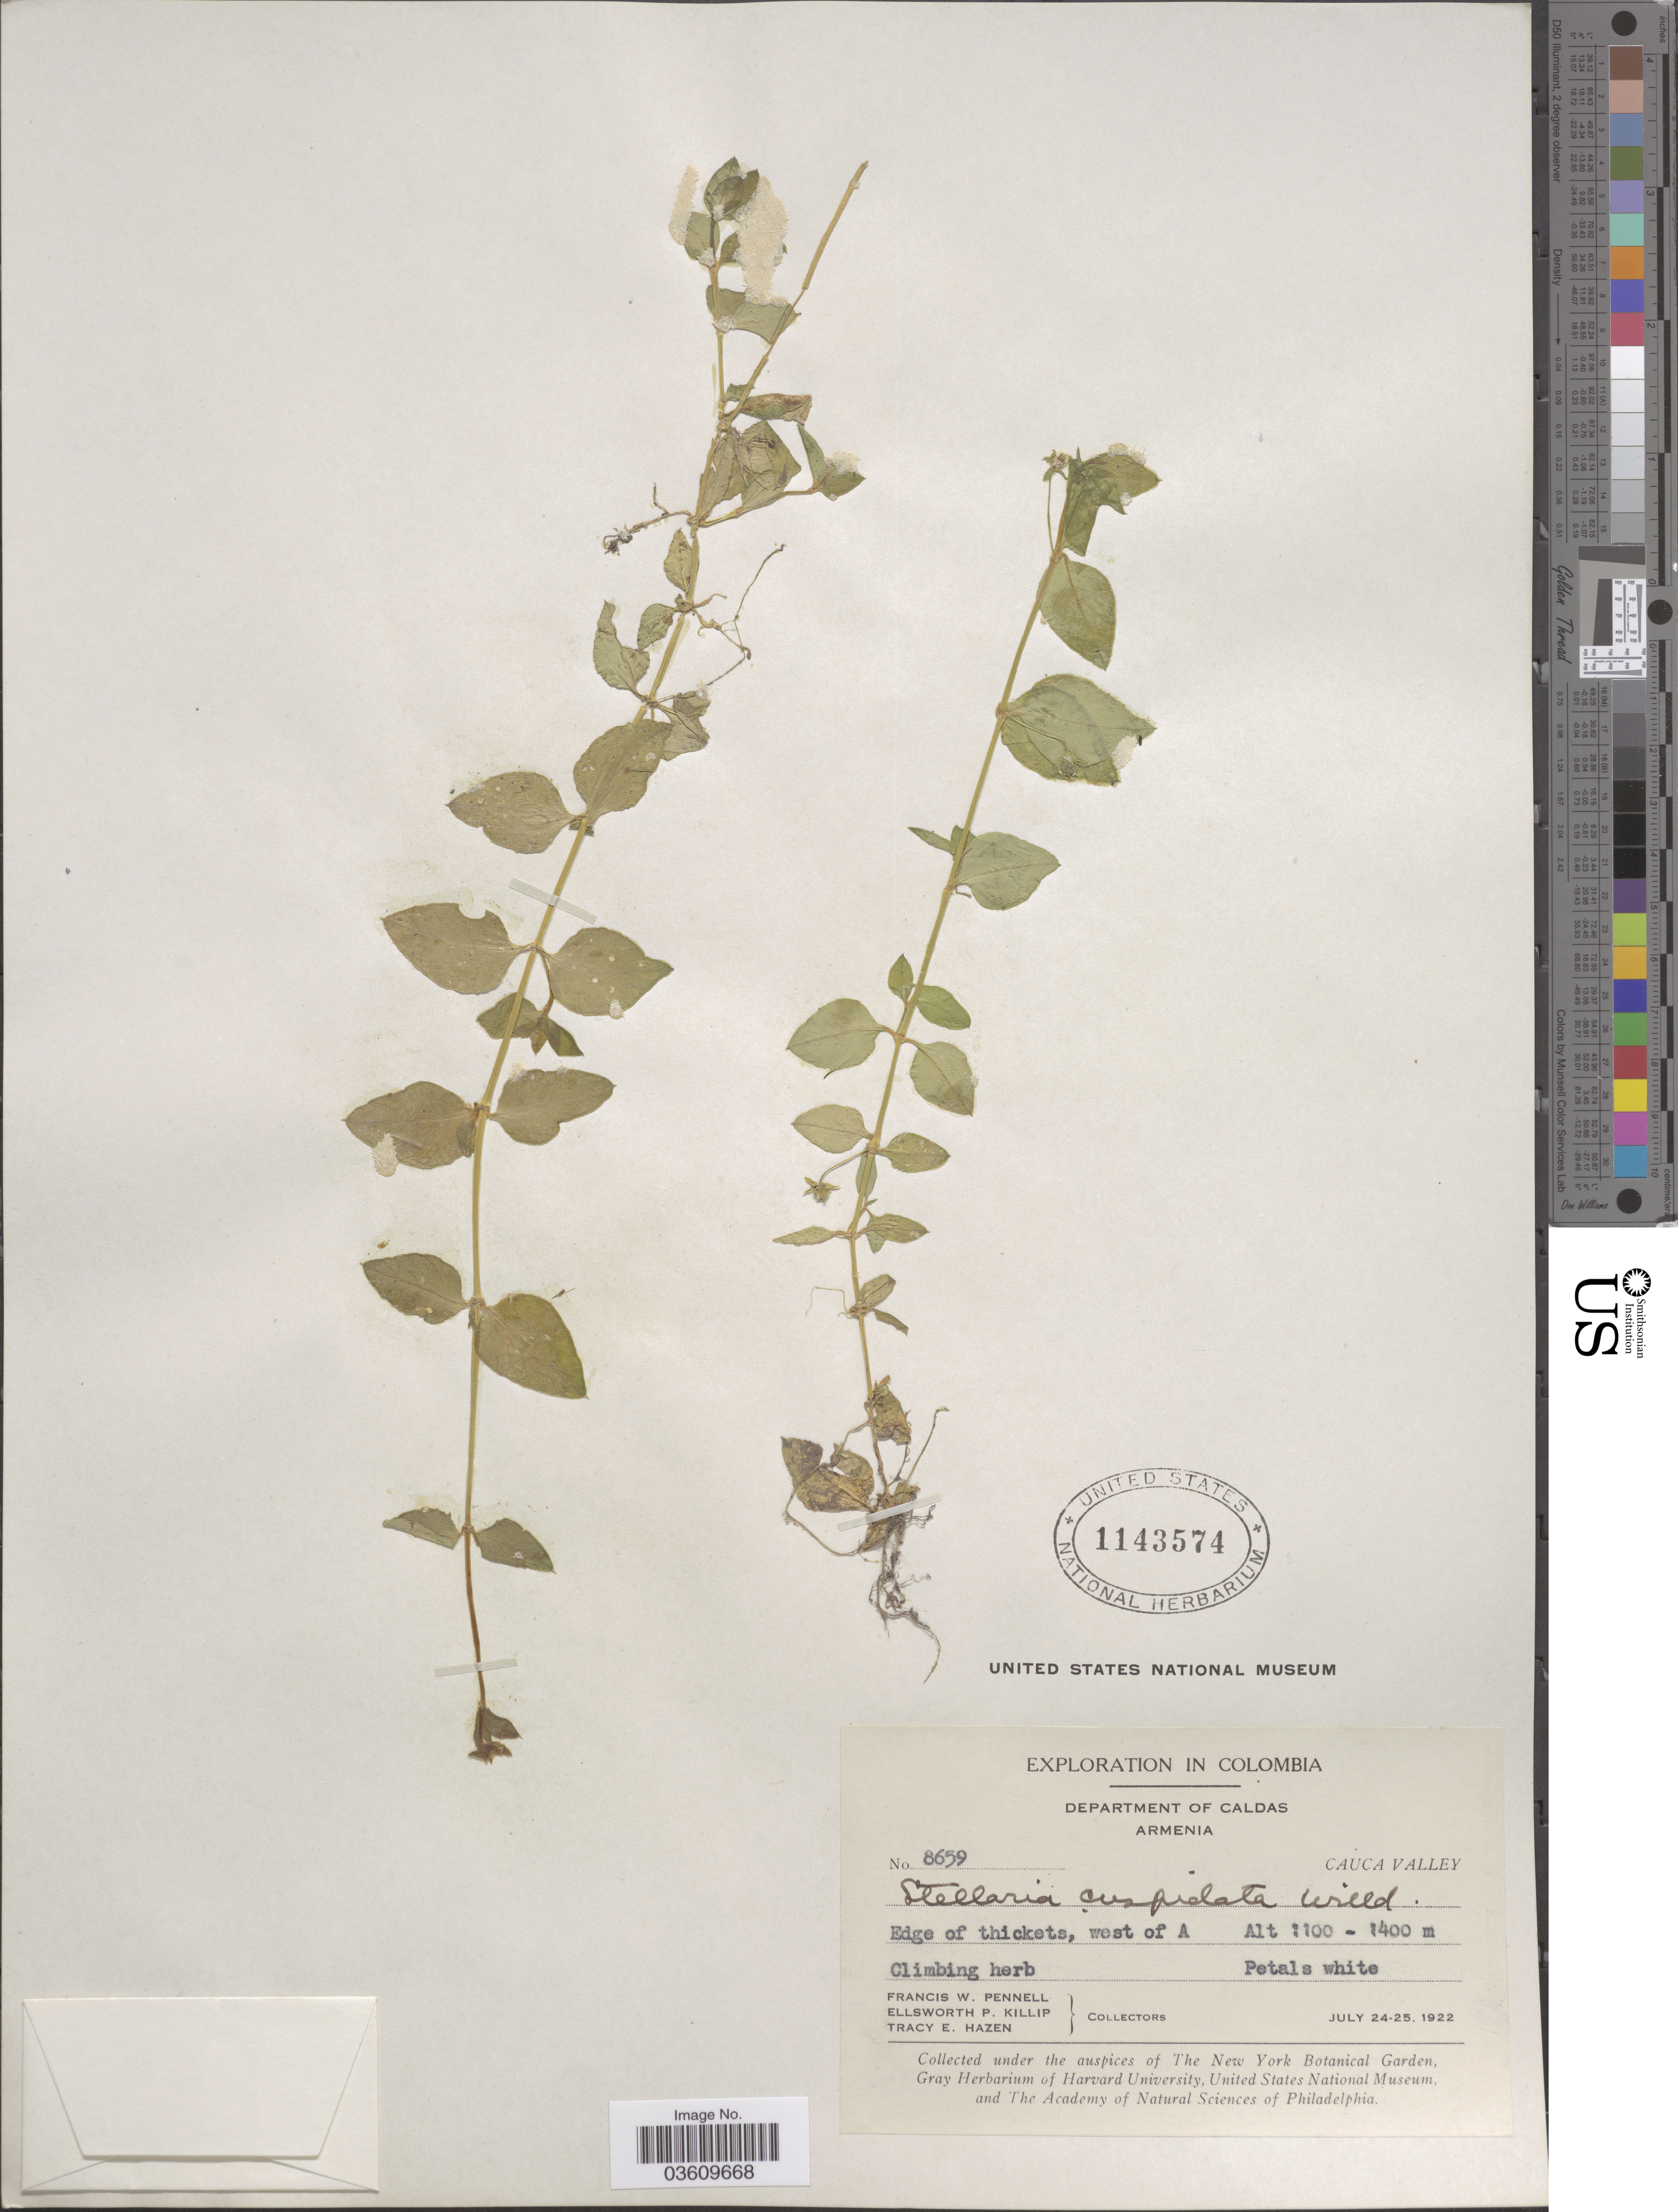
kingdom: Plantae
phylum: Tracheophyta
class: Magnoliopsida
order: Caryophyllales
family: Caryophyllaceae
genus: Stellaria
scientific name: Stellaria cuspidata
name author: Willd. ex Schltdl.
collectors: F. W. Pennell, E. P. Killip & T. E. Hazen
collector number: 8659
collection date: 1922-07-24/1922-07-25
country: Colombia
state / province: Caldas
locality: Department of Caldas. Armenia. Cauca Valley. Edge of thickets, west of A.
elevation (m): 1100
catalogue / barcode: US 1143574